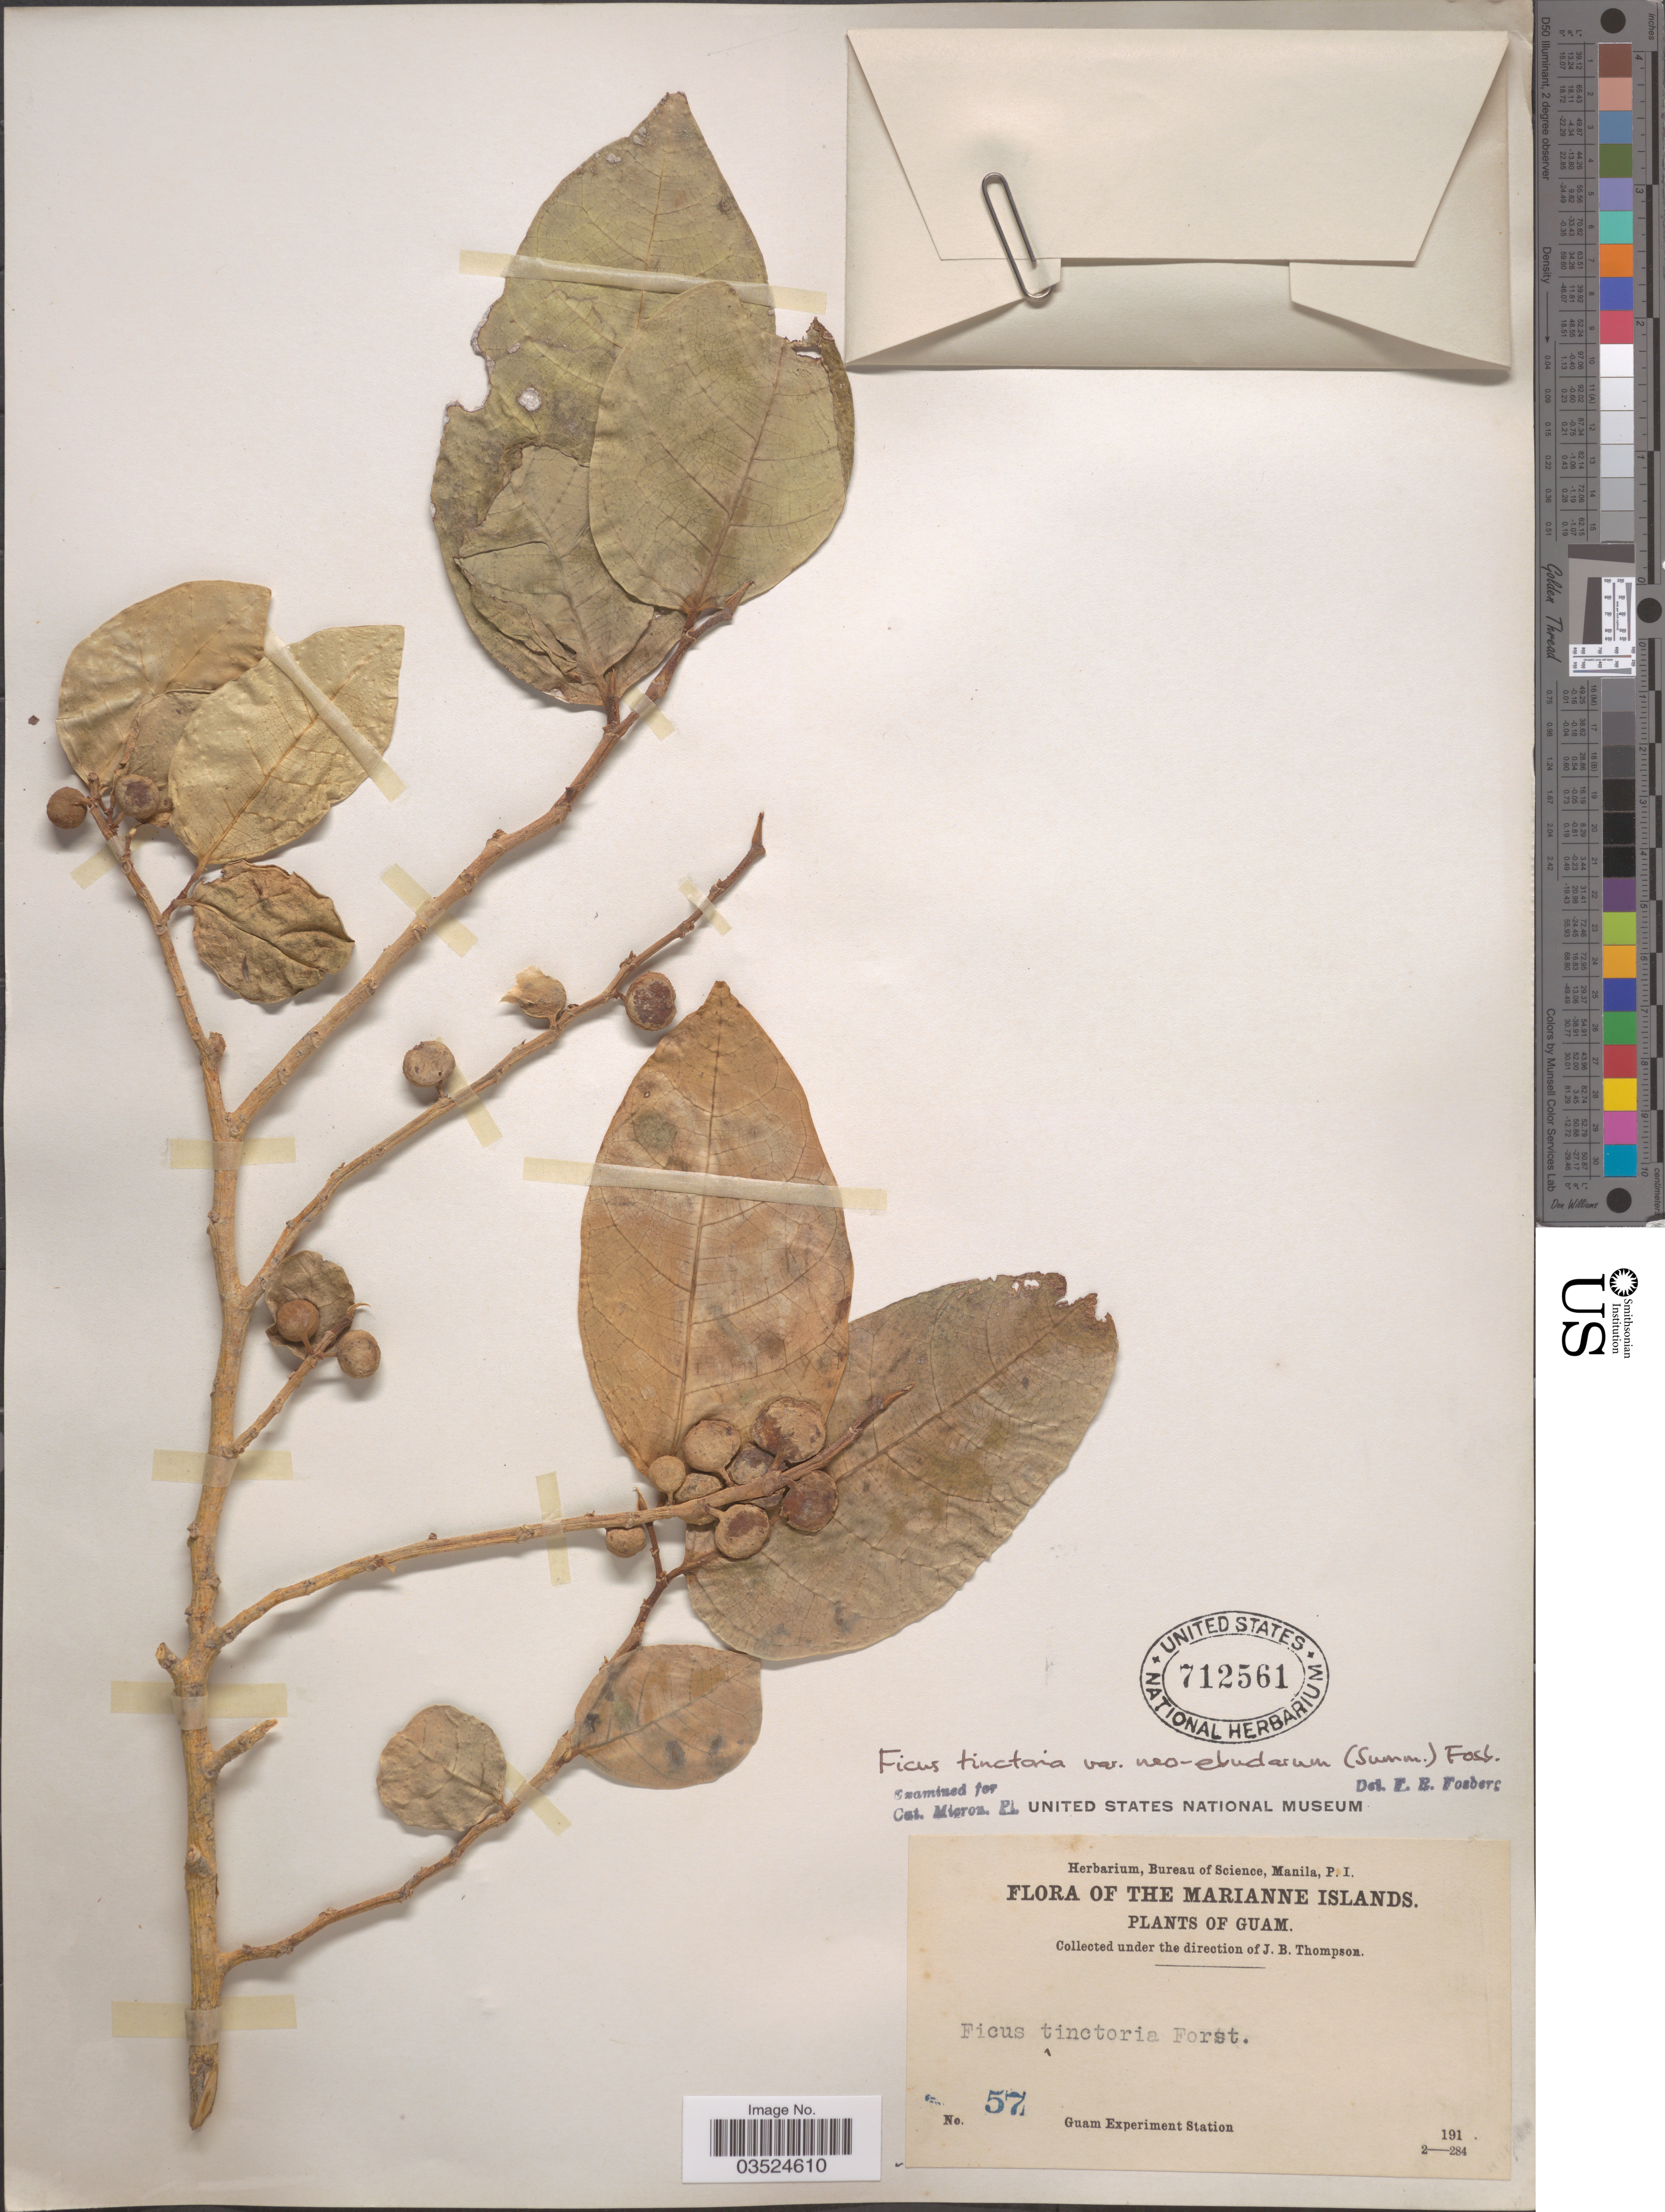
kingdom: Plantae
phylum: Tracheophyta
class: Magnoliopsida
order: Rosales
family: Moraceae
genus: Ficus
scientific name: Ficus tinctoria var. neoebudarum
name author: (Summerh.) Fosberg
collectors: Guam Exp. Sta.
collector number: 57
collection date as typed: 191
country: Guam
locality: The Marianne Islands.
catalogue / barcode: US 712561